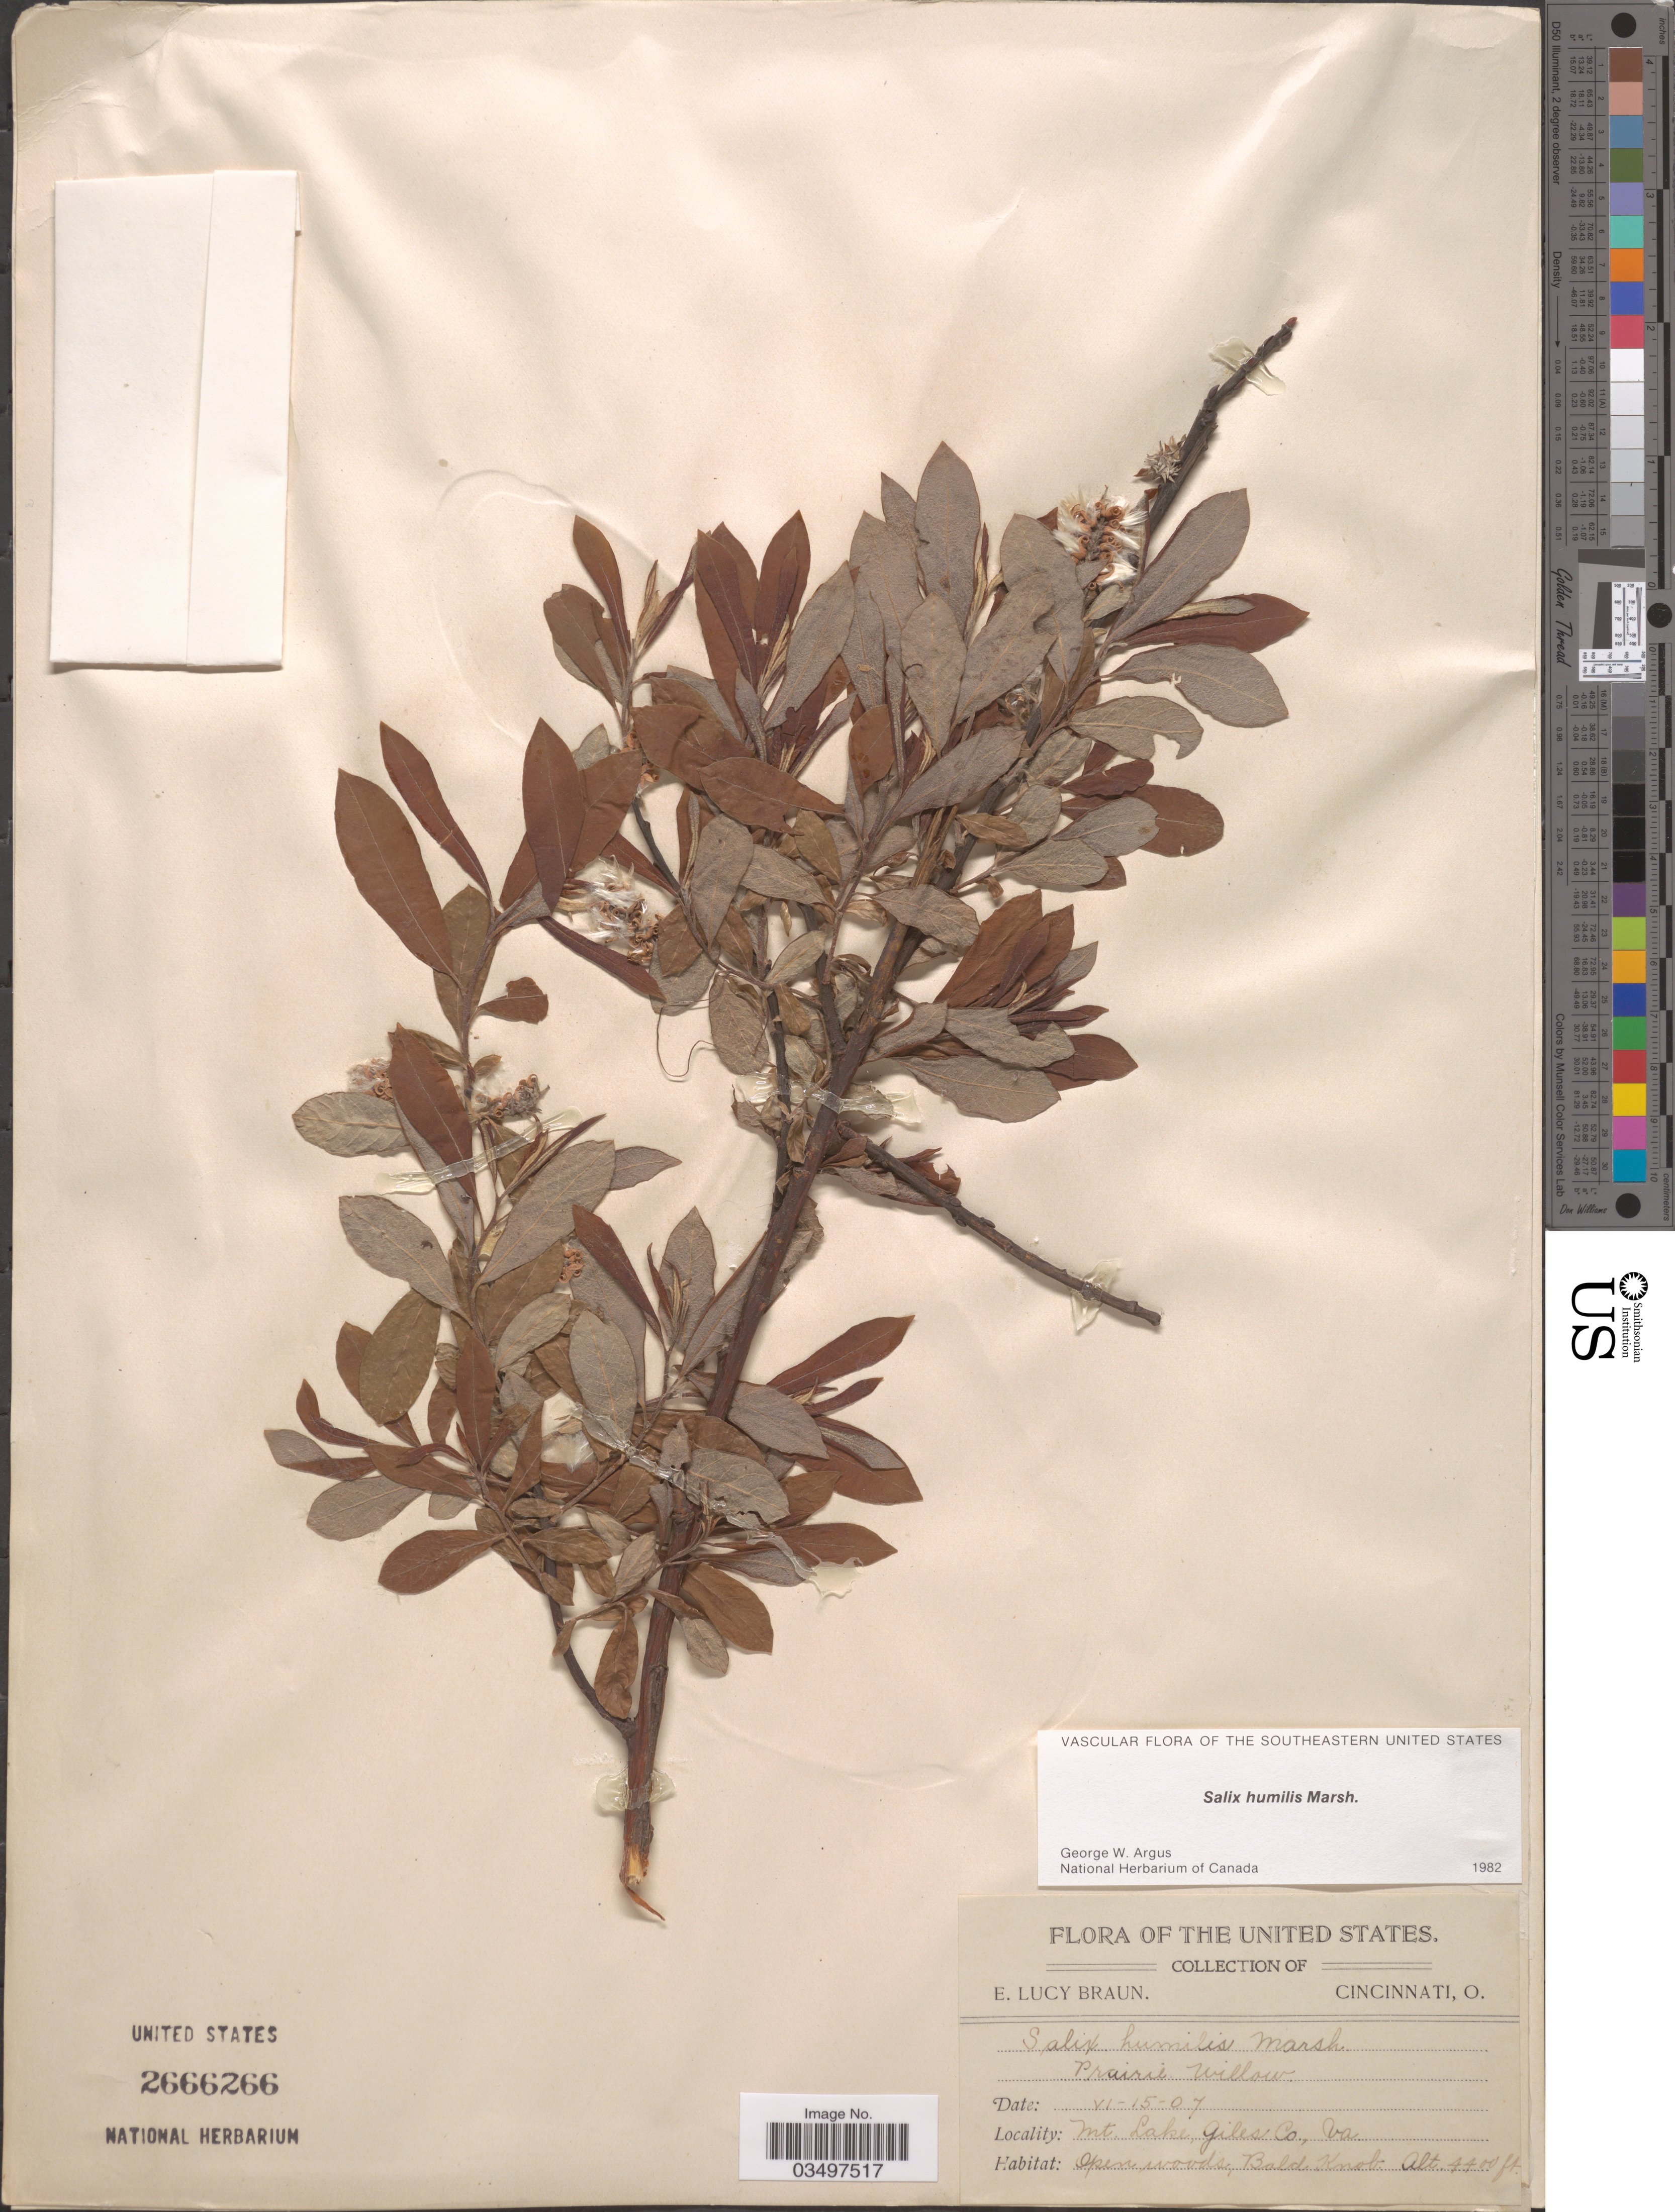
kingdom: Plantae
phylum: Tracheophyta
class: Magnoliopsida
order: Malpighiales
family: Salicaceae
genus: Salix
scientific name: Salix humilis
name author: Marshall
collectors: E. L. Braun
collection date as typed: Transcribed d/m/y: 15/6/7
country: United States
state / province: Virginia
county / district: Giles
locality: Mt. Lake, Giles Co. Bald Knob.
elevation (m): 1341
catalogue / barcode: US 2666266